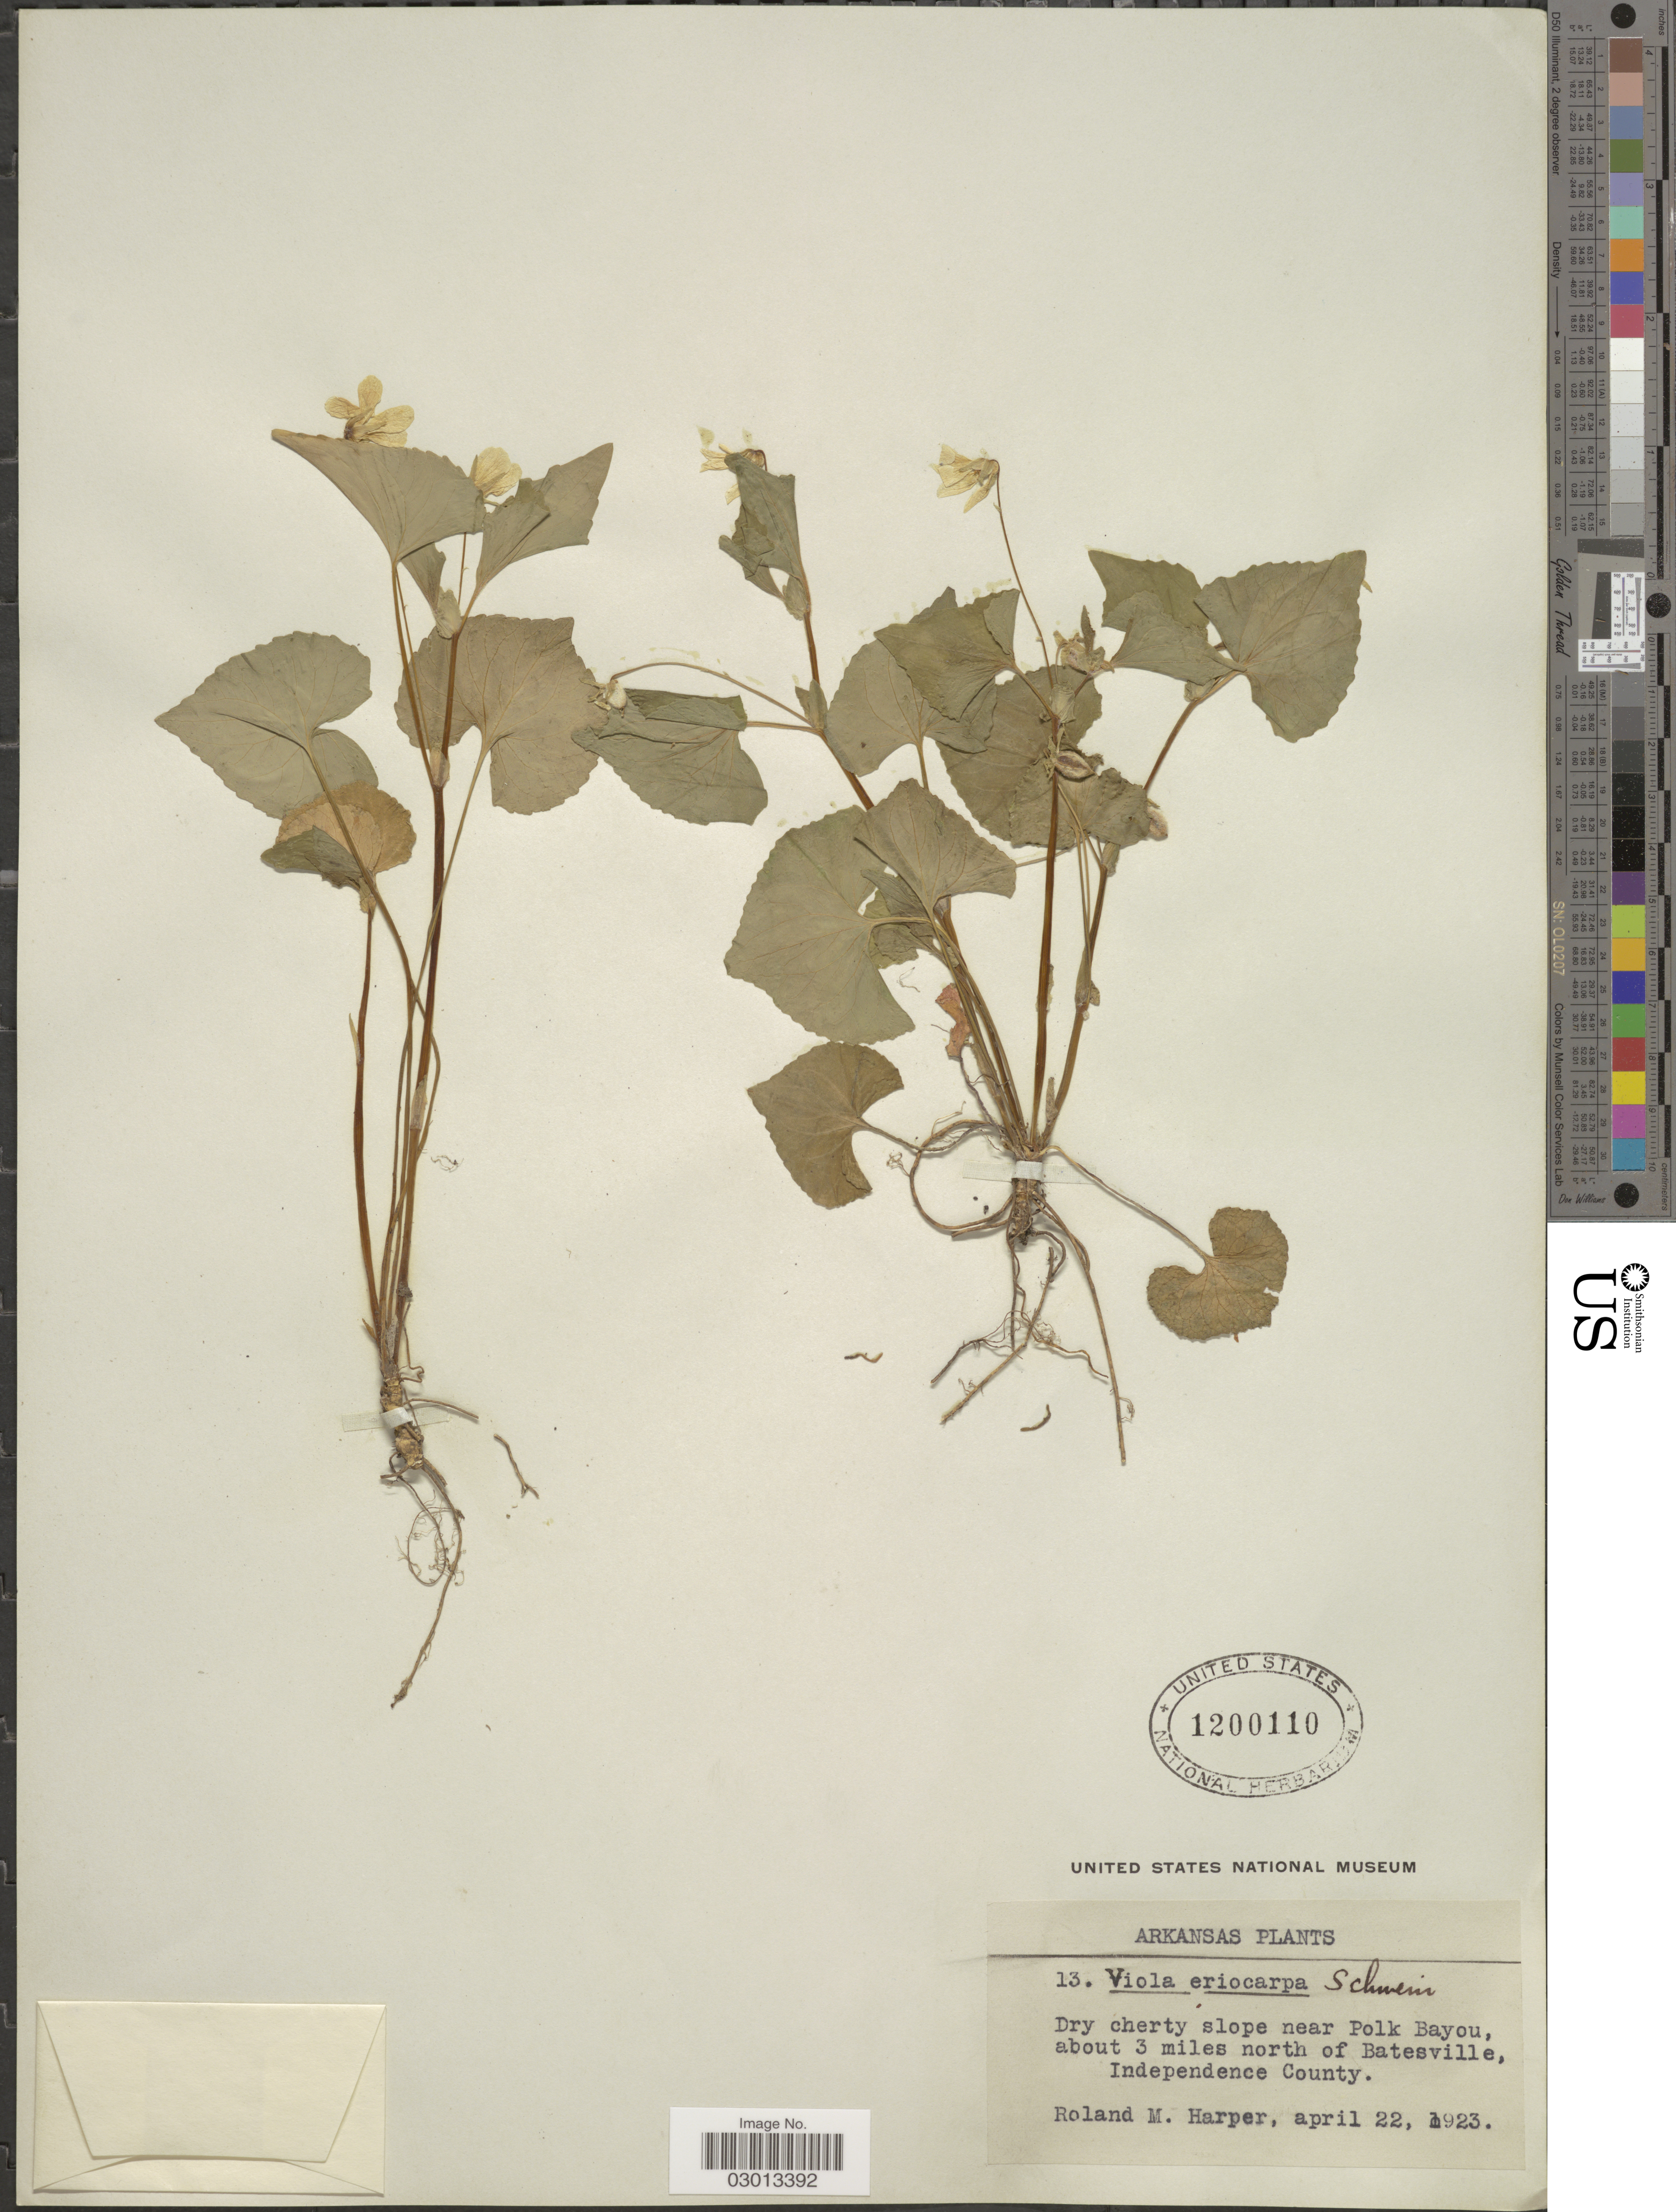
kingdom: Plantae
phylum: Tracheophyta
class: Magnoliopsida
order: Malpighiales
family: Violaceae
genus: Viola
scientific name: Viola pensylvanica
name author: Michx.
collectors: R. M. Harper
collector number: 13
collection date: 1923-04-22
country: United States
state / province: Arkansas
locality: Slope near Polk Bayou, about 3 miles north of Batesville, Independence County.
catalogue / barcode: US 1200110